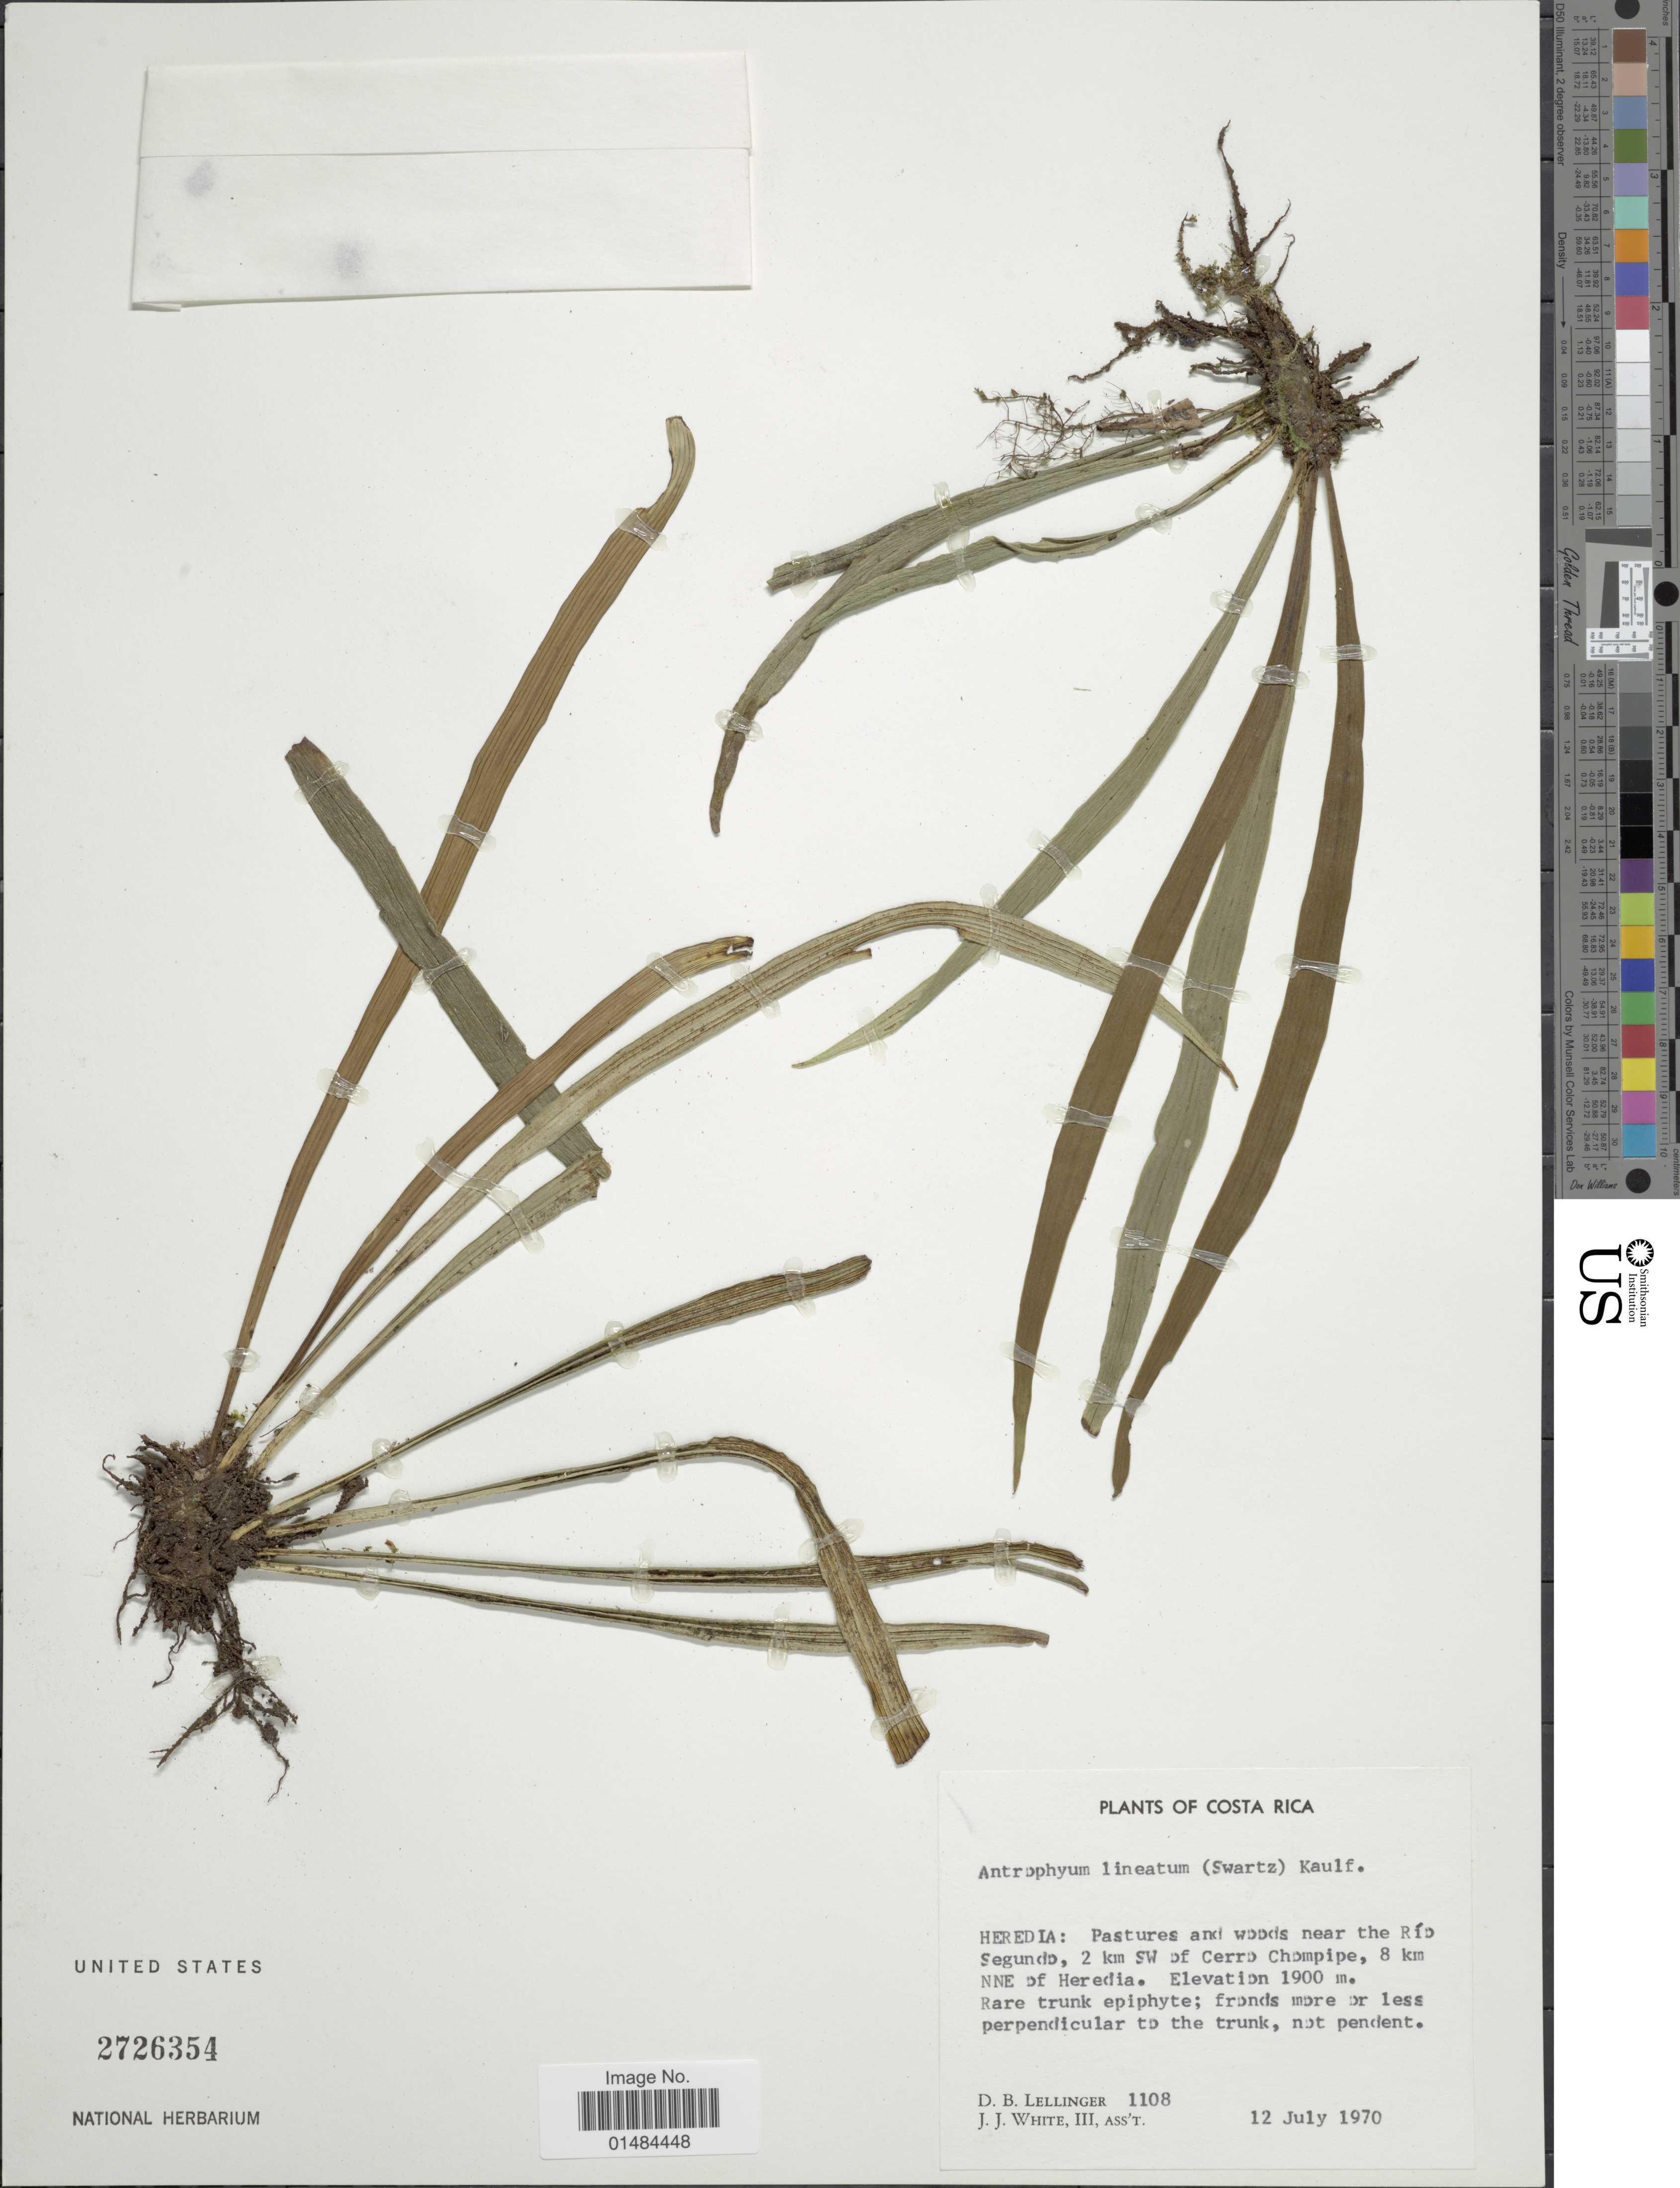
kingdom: Plantae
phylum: Tracheophyta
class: Polypodiopsida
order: Polypodiales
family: Pteridaceae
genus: Polytaenium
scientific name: Polytaenium lineatum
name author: (Sw.) J. Sm.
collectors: D. B. Lellinger & J. J. White III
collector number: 1108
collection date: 1970-07-12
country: Costa Rica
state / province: Heredia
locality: Costa Rica, Pastures and woods near the Río Segundo, 2 km SW of Cerro Chompipe, 8 km NNE of Heredia.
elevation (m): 1900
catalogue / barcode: US 2726354